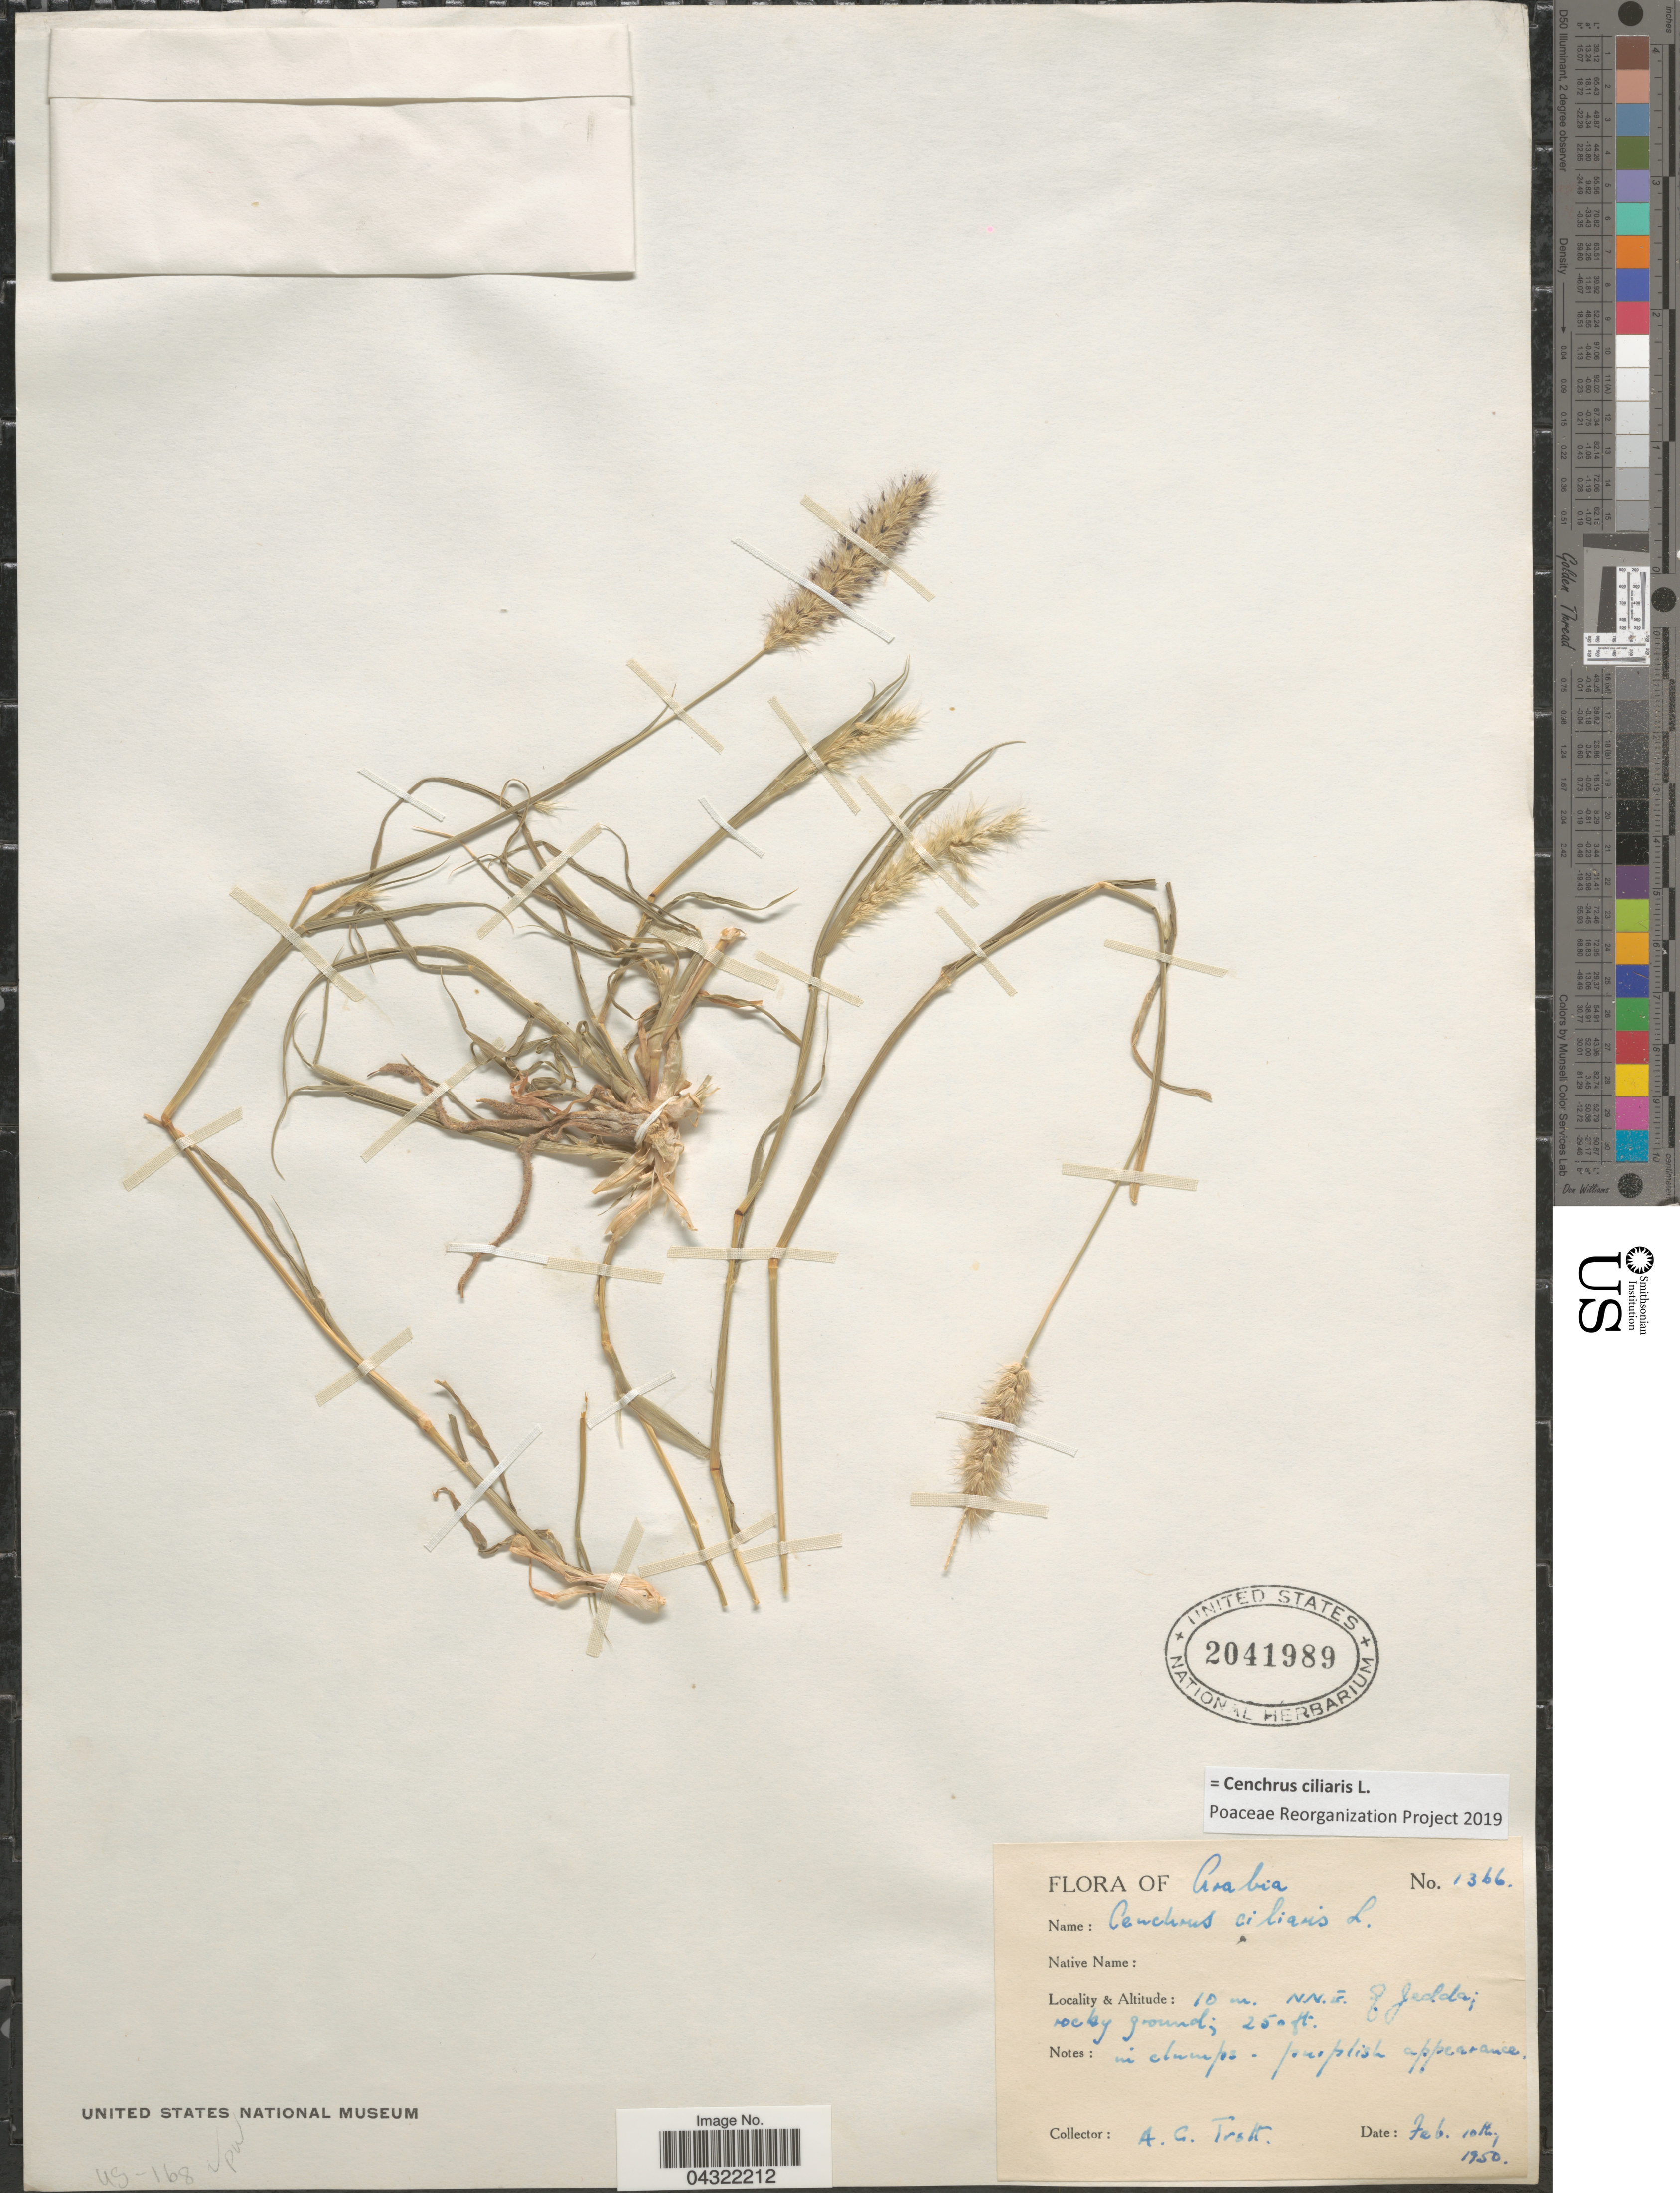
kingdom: Plantae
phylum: Tracheophyta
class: Liliopsida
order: Poales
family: Poaceae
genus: Cenchrus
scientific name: Cenchrus ciliaris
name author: L.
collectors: A. Trott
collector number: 1366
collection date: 1950-02-10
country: Saudi Arabia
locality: Arabia. 10 m. NN.E. of Jedda; rocky ground.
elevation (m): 76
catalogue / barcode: US 2041989